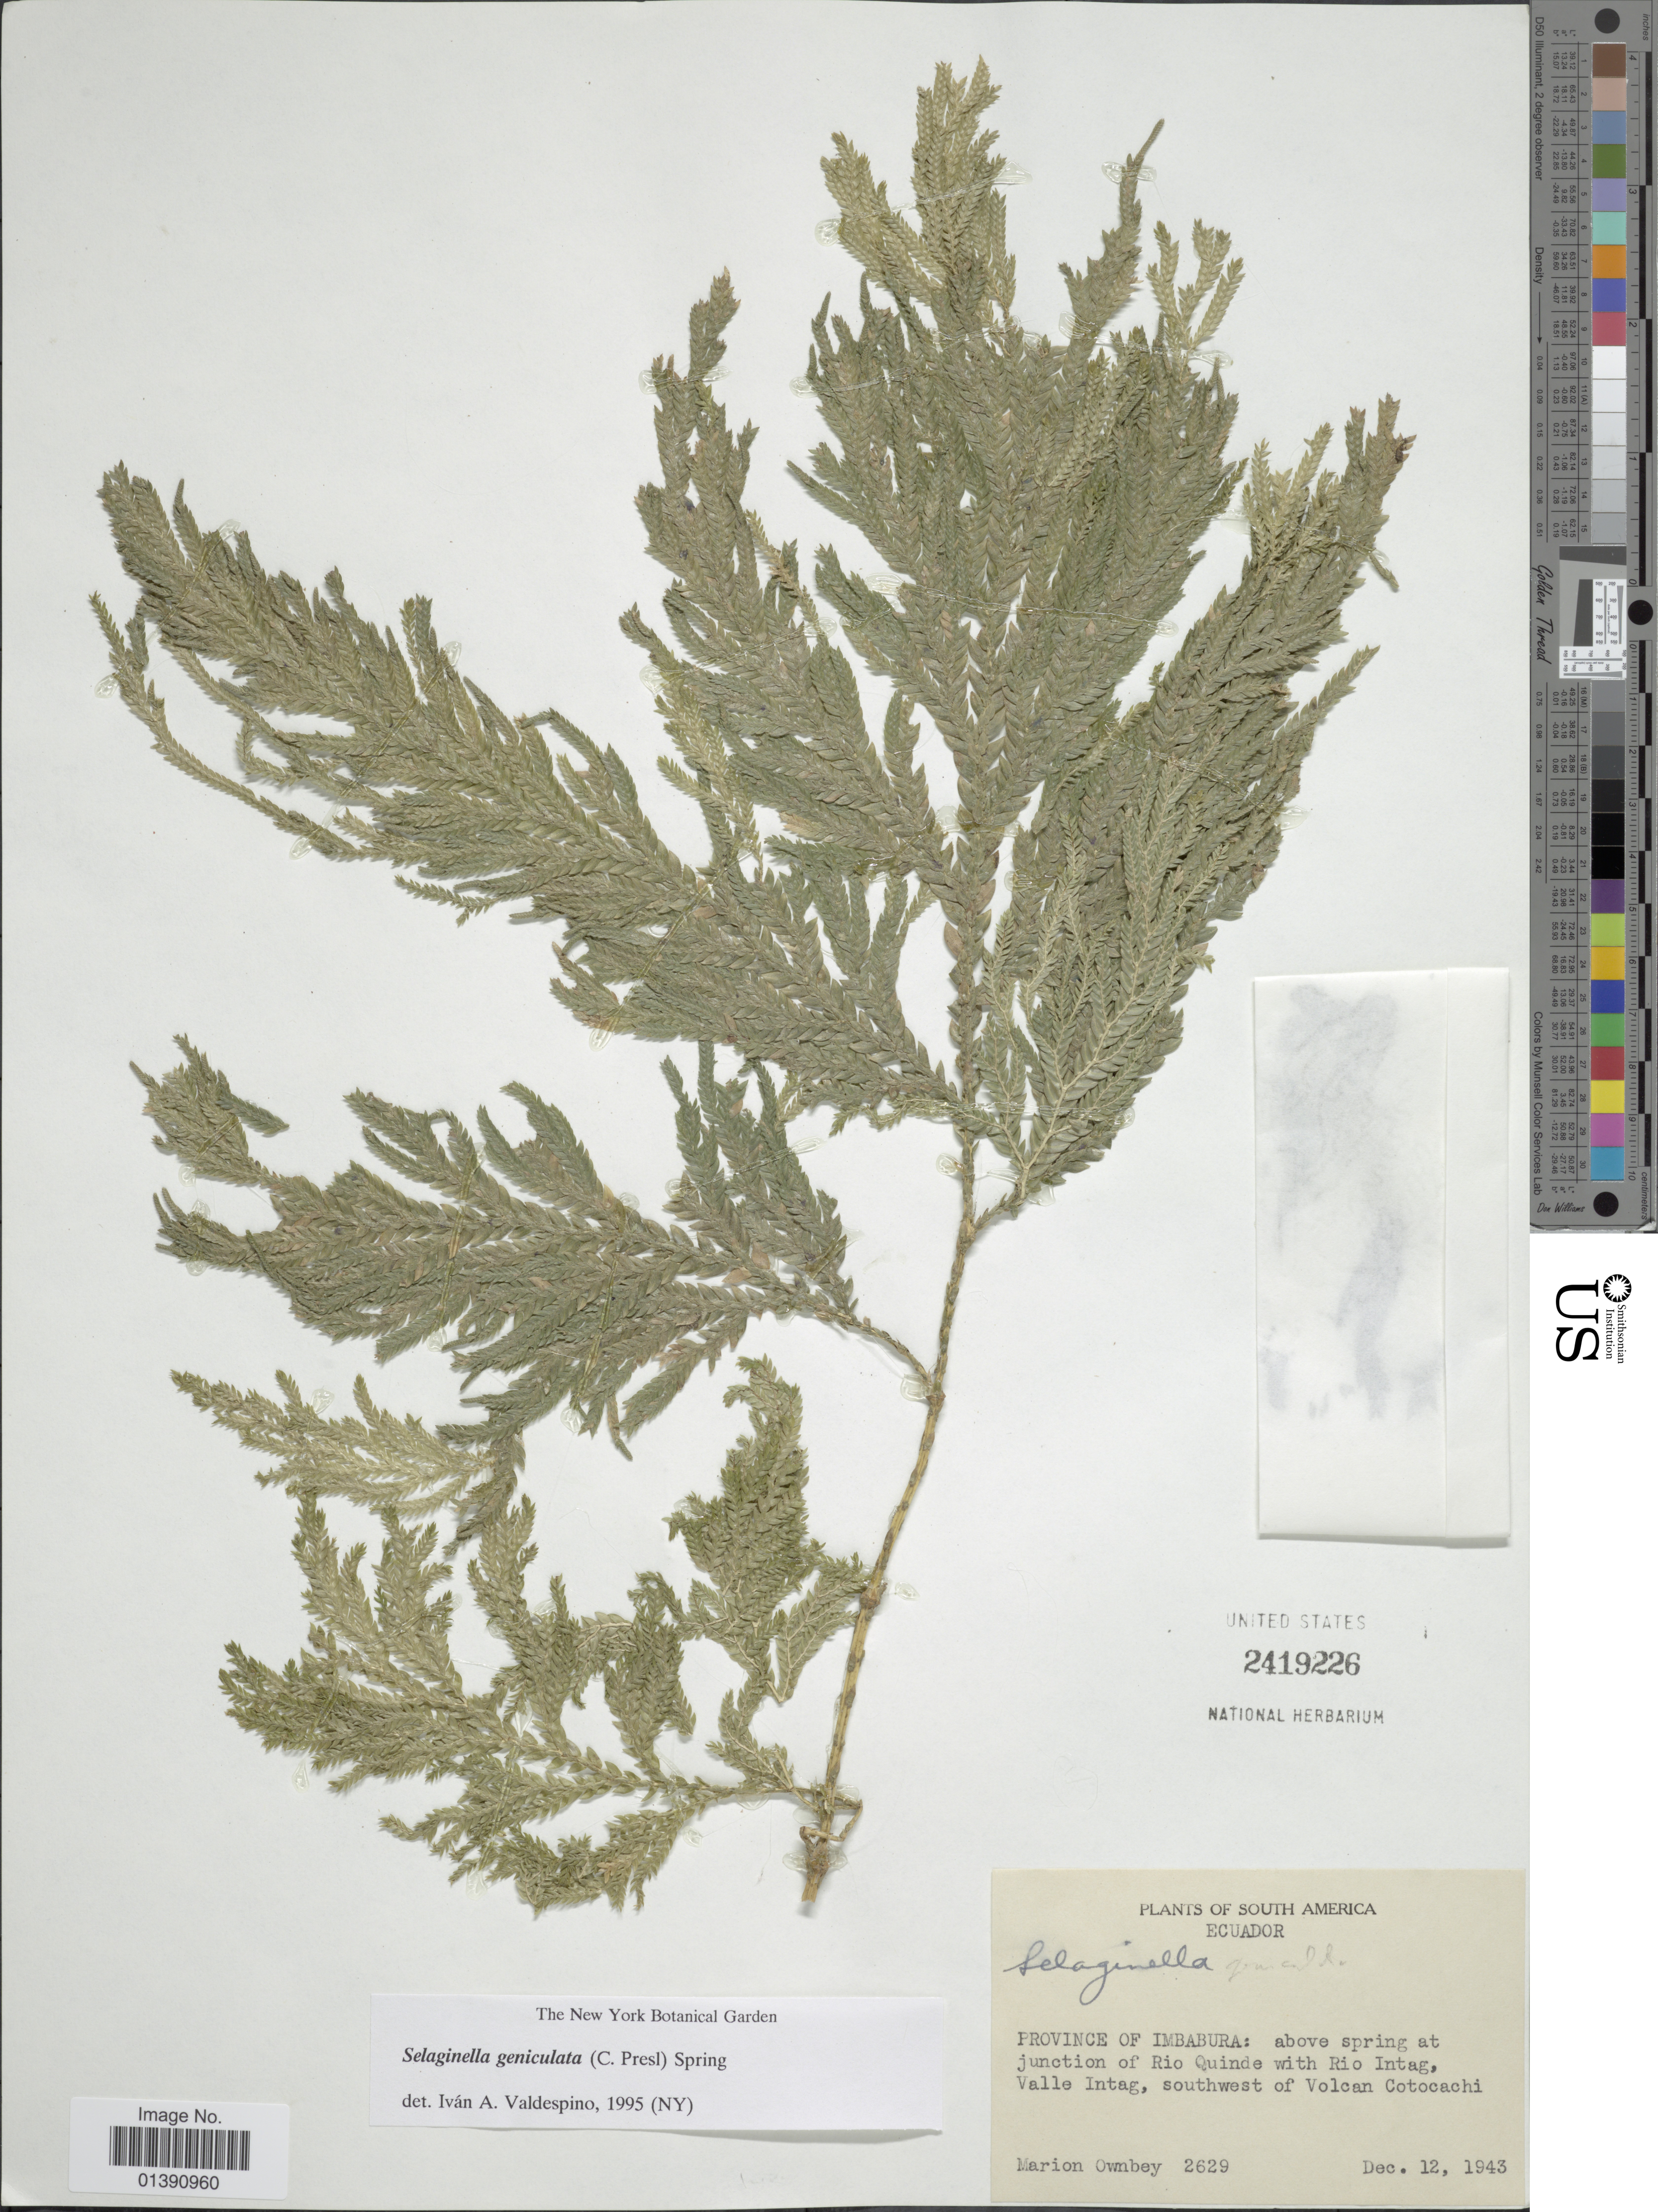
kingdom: Plantae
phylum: Tracheophyta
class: Lycopodiopsida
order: Selaginellales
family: Selaginellaceae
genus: Selaginella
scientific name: Selaginella geniculata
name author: (C. Presl) Spring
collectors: F. M. Ownbey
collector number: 2629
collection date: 1943-12-12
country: Ecuador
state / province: Imbabura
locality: Above springs at junction of Rio Quinde with Rio Intag, Valle Intag, southwest of Volcan Cotocachi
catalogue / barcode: US 2419226